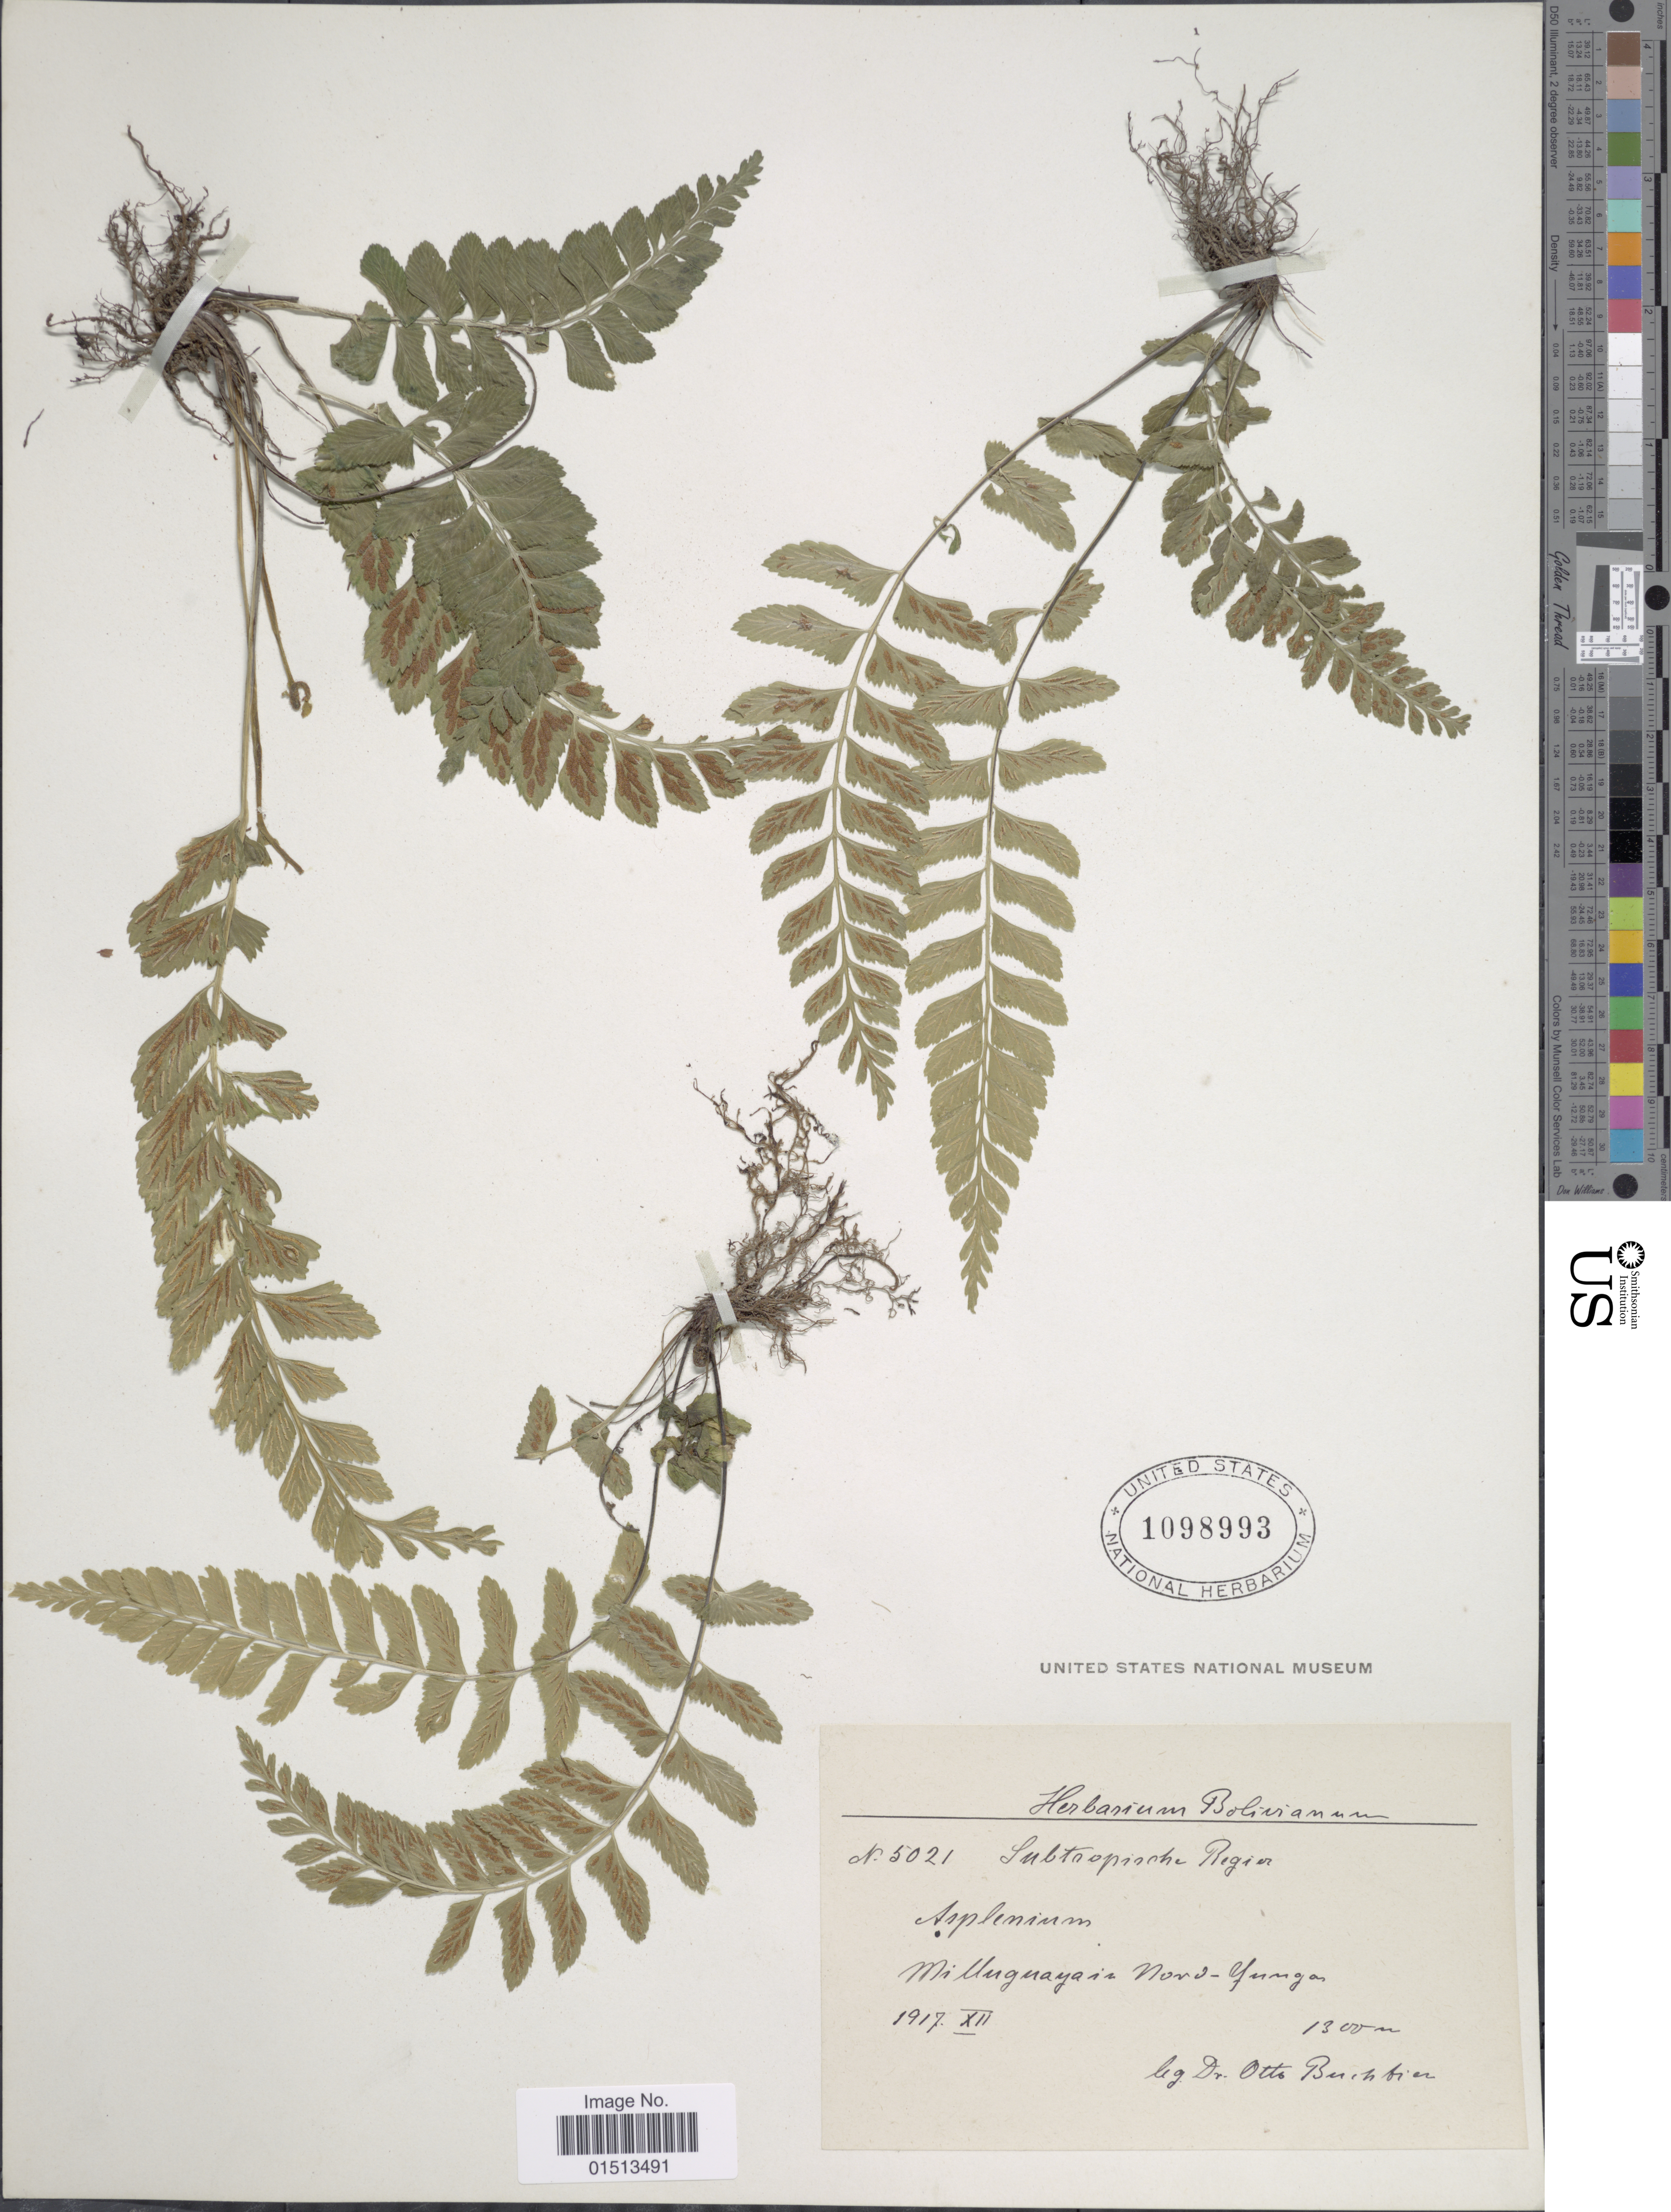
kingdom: Plantae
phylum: Tracheophyta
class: Polypodiopsida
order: Polypodiales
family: Aspleniaceae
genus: Asplenium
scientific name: Asplenium sp.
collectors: O. Buchtien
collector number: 5021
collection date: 1917-12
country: Bolivia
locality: Subtropische Region, Milluguayaia Nord-Yungas.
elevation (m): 1300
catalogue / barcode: US 1098993